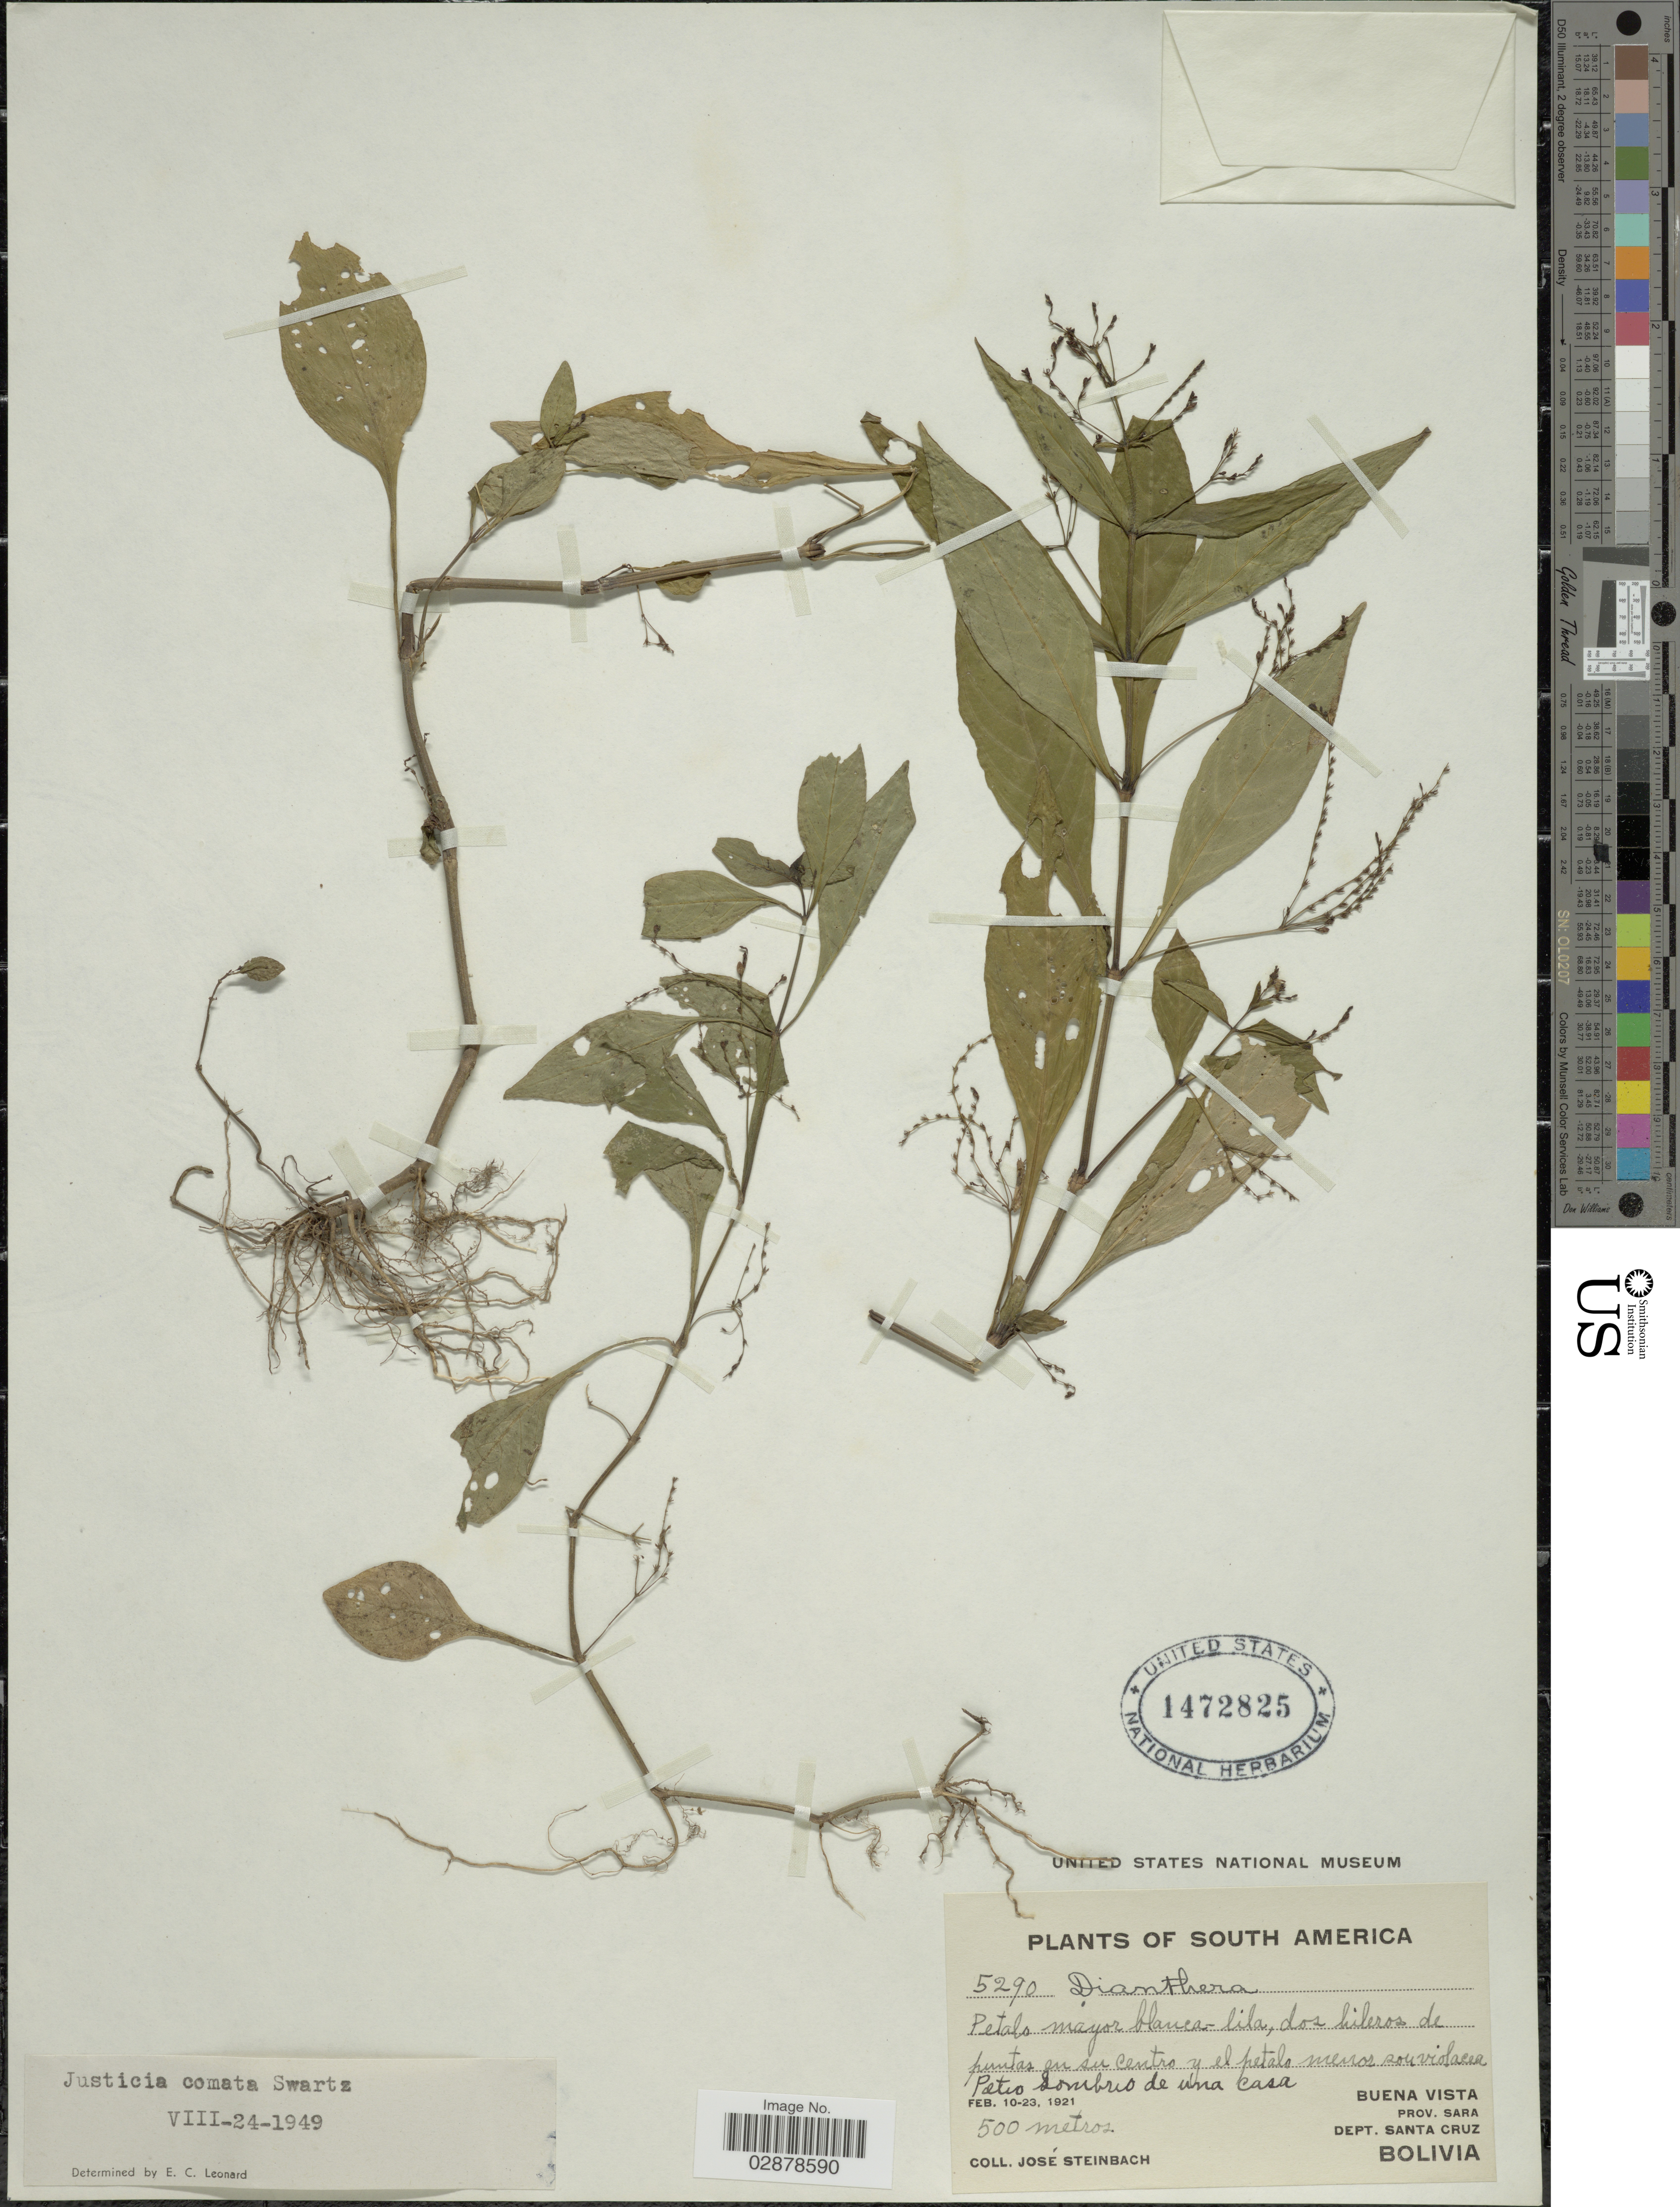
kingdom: Plantae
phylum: Tracheophyta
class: Magnoliopsida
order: Lamiales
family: Acanthaceae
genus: Justicia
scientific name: Justicia comata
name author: (L.) Lam.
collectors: J. Steinbach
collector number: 5290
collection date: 1921-02-10/1921-02-23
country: Bolivia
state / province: Santa Cruz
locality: Buena Vista, Prov. Sara, Dept. Santa Cruz.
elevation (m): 500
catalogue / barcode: US 1472825